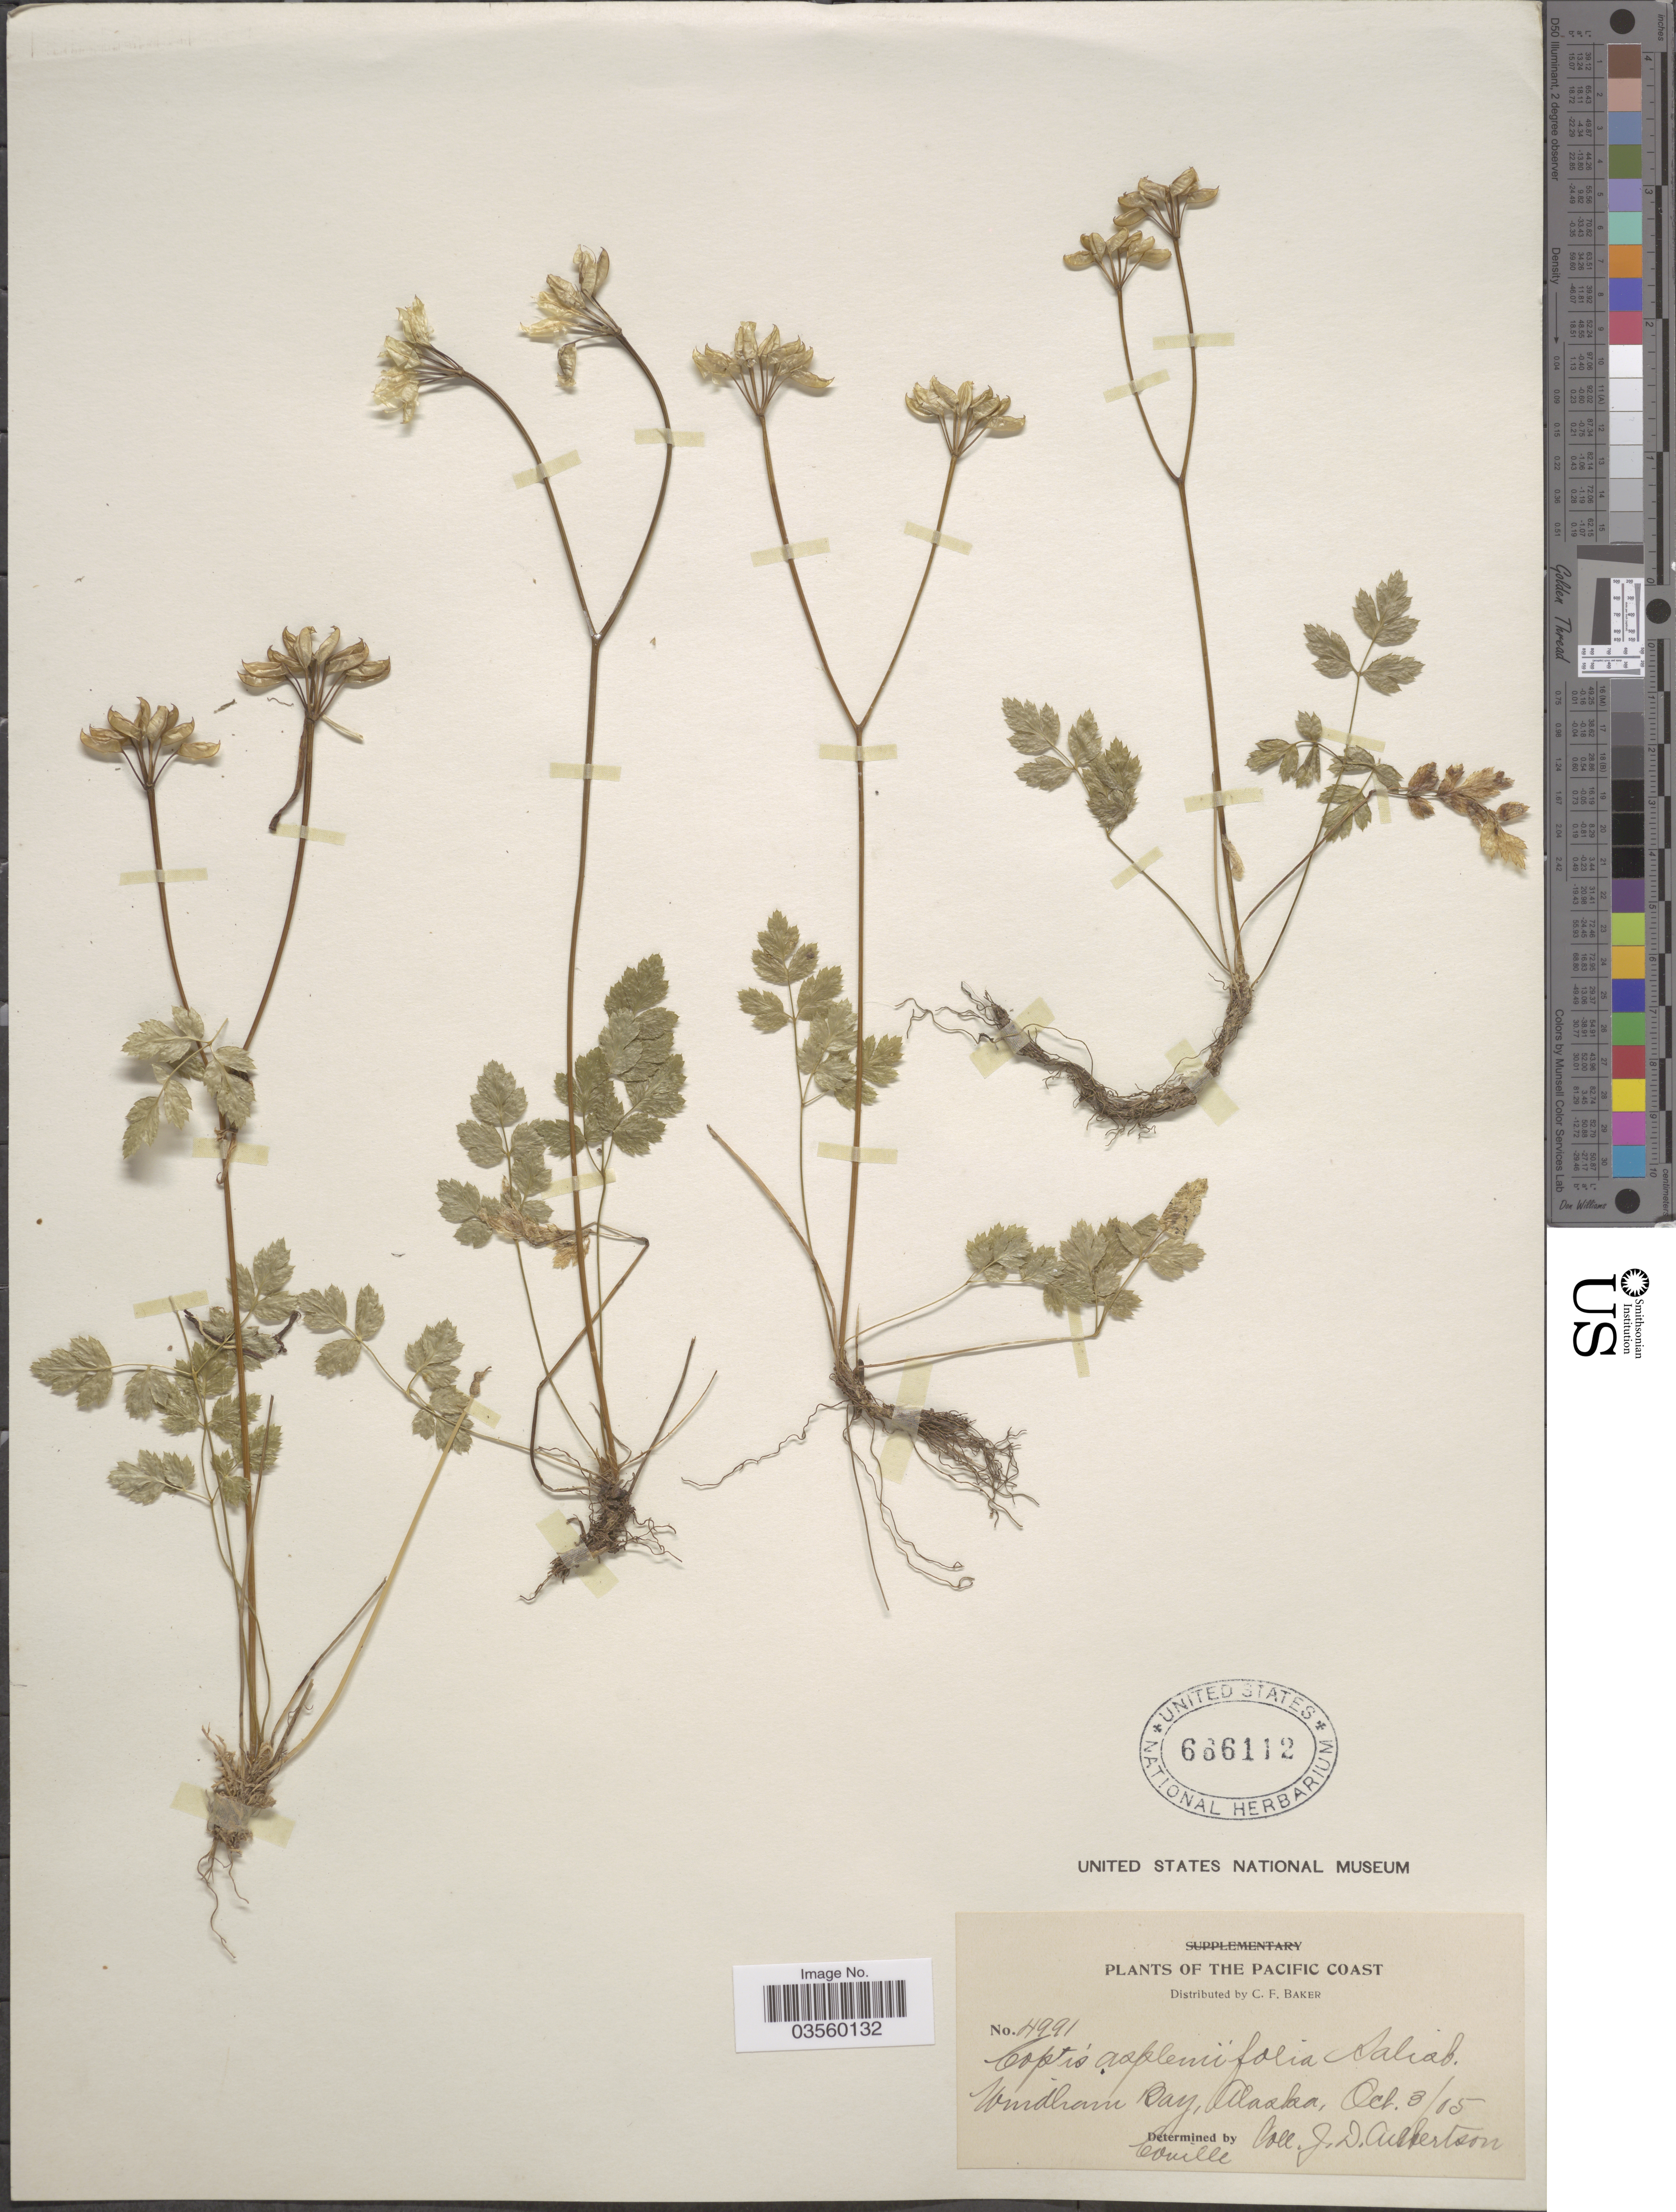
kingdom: Plantae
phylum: Tracheophyta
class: Magnoliopsida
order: Ranunculales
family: Ranunculaceae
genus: Coptis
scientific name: Coptis asplenifolia ined ?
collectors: J. Culbertson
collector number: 4991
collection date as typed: Transcribed d/m/y: 3/10/15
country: United States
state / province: Alaska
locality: The Pacific Coast. Windham Bay.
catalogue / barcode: US 666112